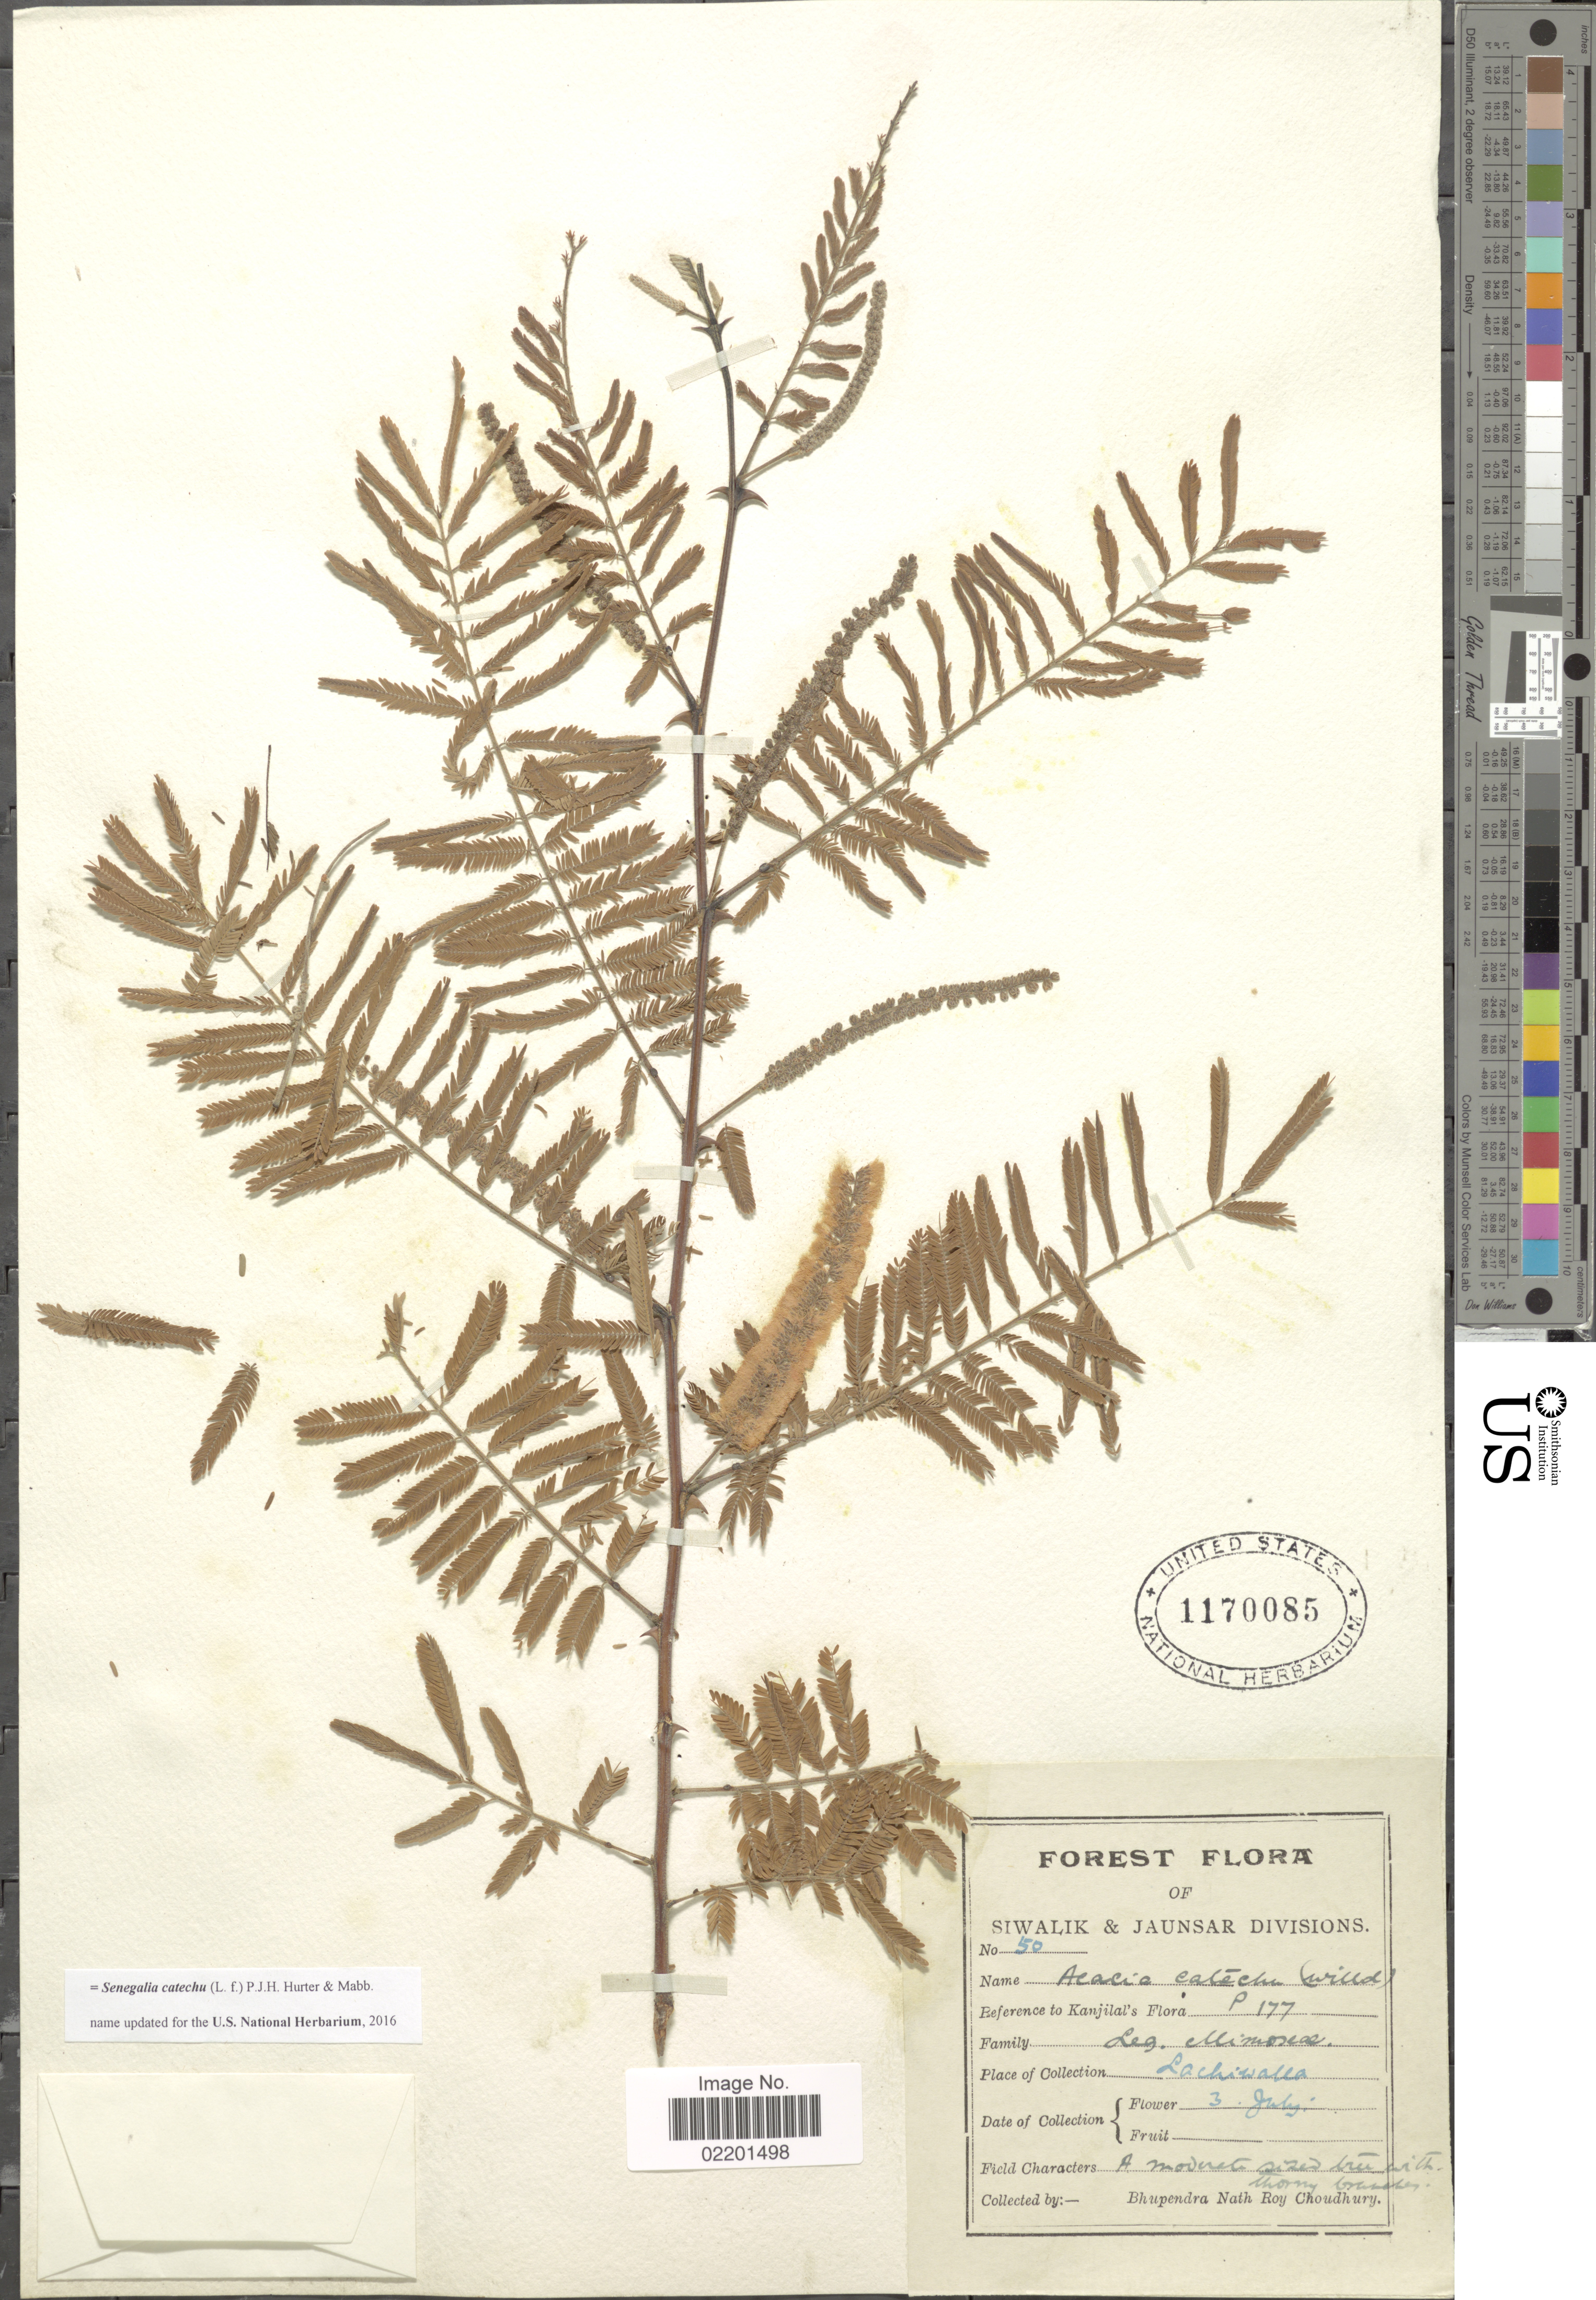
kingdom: Plantae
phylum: Tracheophyta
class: Magnoliopsida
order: Fabales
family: Fabaceae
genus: Senegalia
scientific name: Senegalia catechu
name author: (L. f.) P.J.H. Hurter & Mabb.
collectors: B. Choudhury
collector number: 50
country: India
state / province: Uttarakhand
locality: Siwalik & Jaunsar Divisions, Lachiwalla.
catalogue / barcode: US 1170085